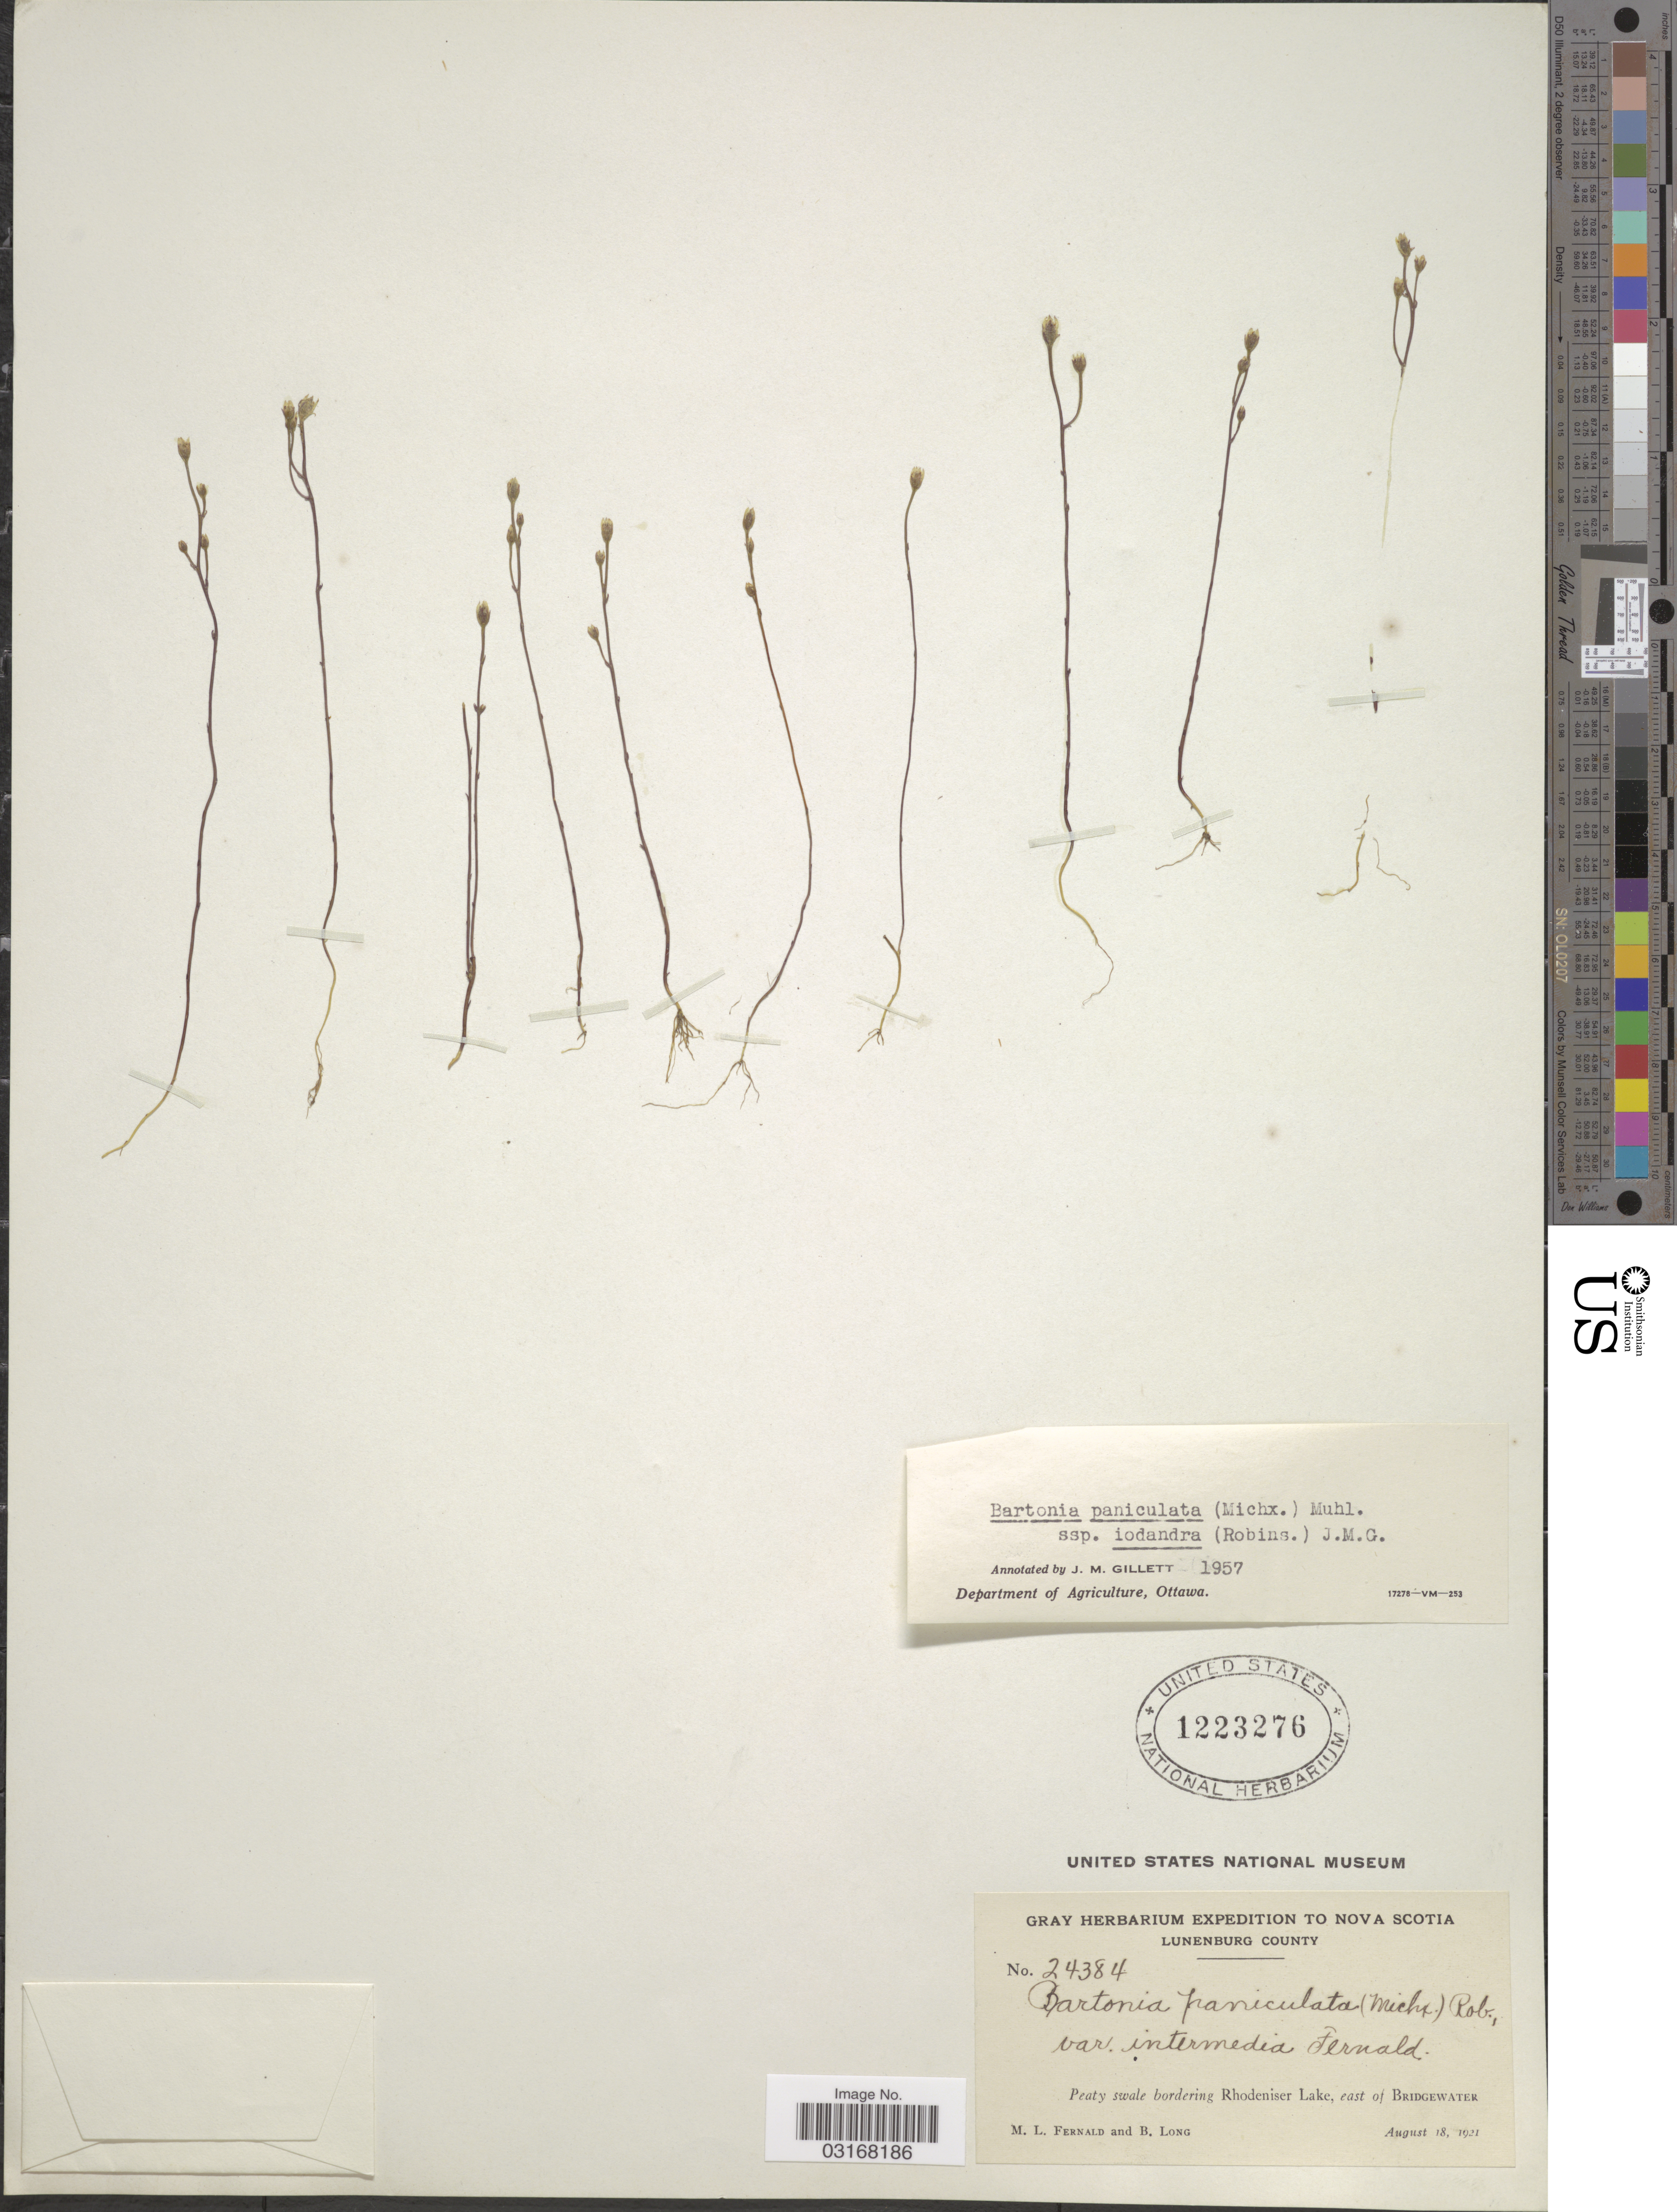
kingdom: Plantae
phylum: Tracheophyta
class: Magnoliopsida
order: Gentianales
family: Gentianaceae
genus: Bartonia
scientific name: Bartonia paniculata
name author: (Michx.) Muhl.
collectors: M. L. Fernald & B. Long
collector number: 24384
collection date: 1921-08-18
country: Canada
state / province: Nova Scotia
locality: Lunenburg County. Peaty swale bordering Rhodeniser Lake, east of Bridgewater.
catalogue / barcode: US 1223276